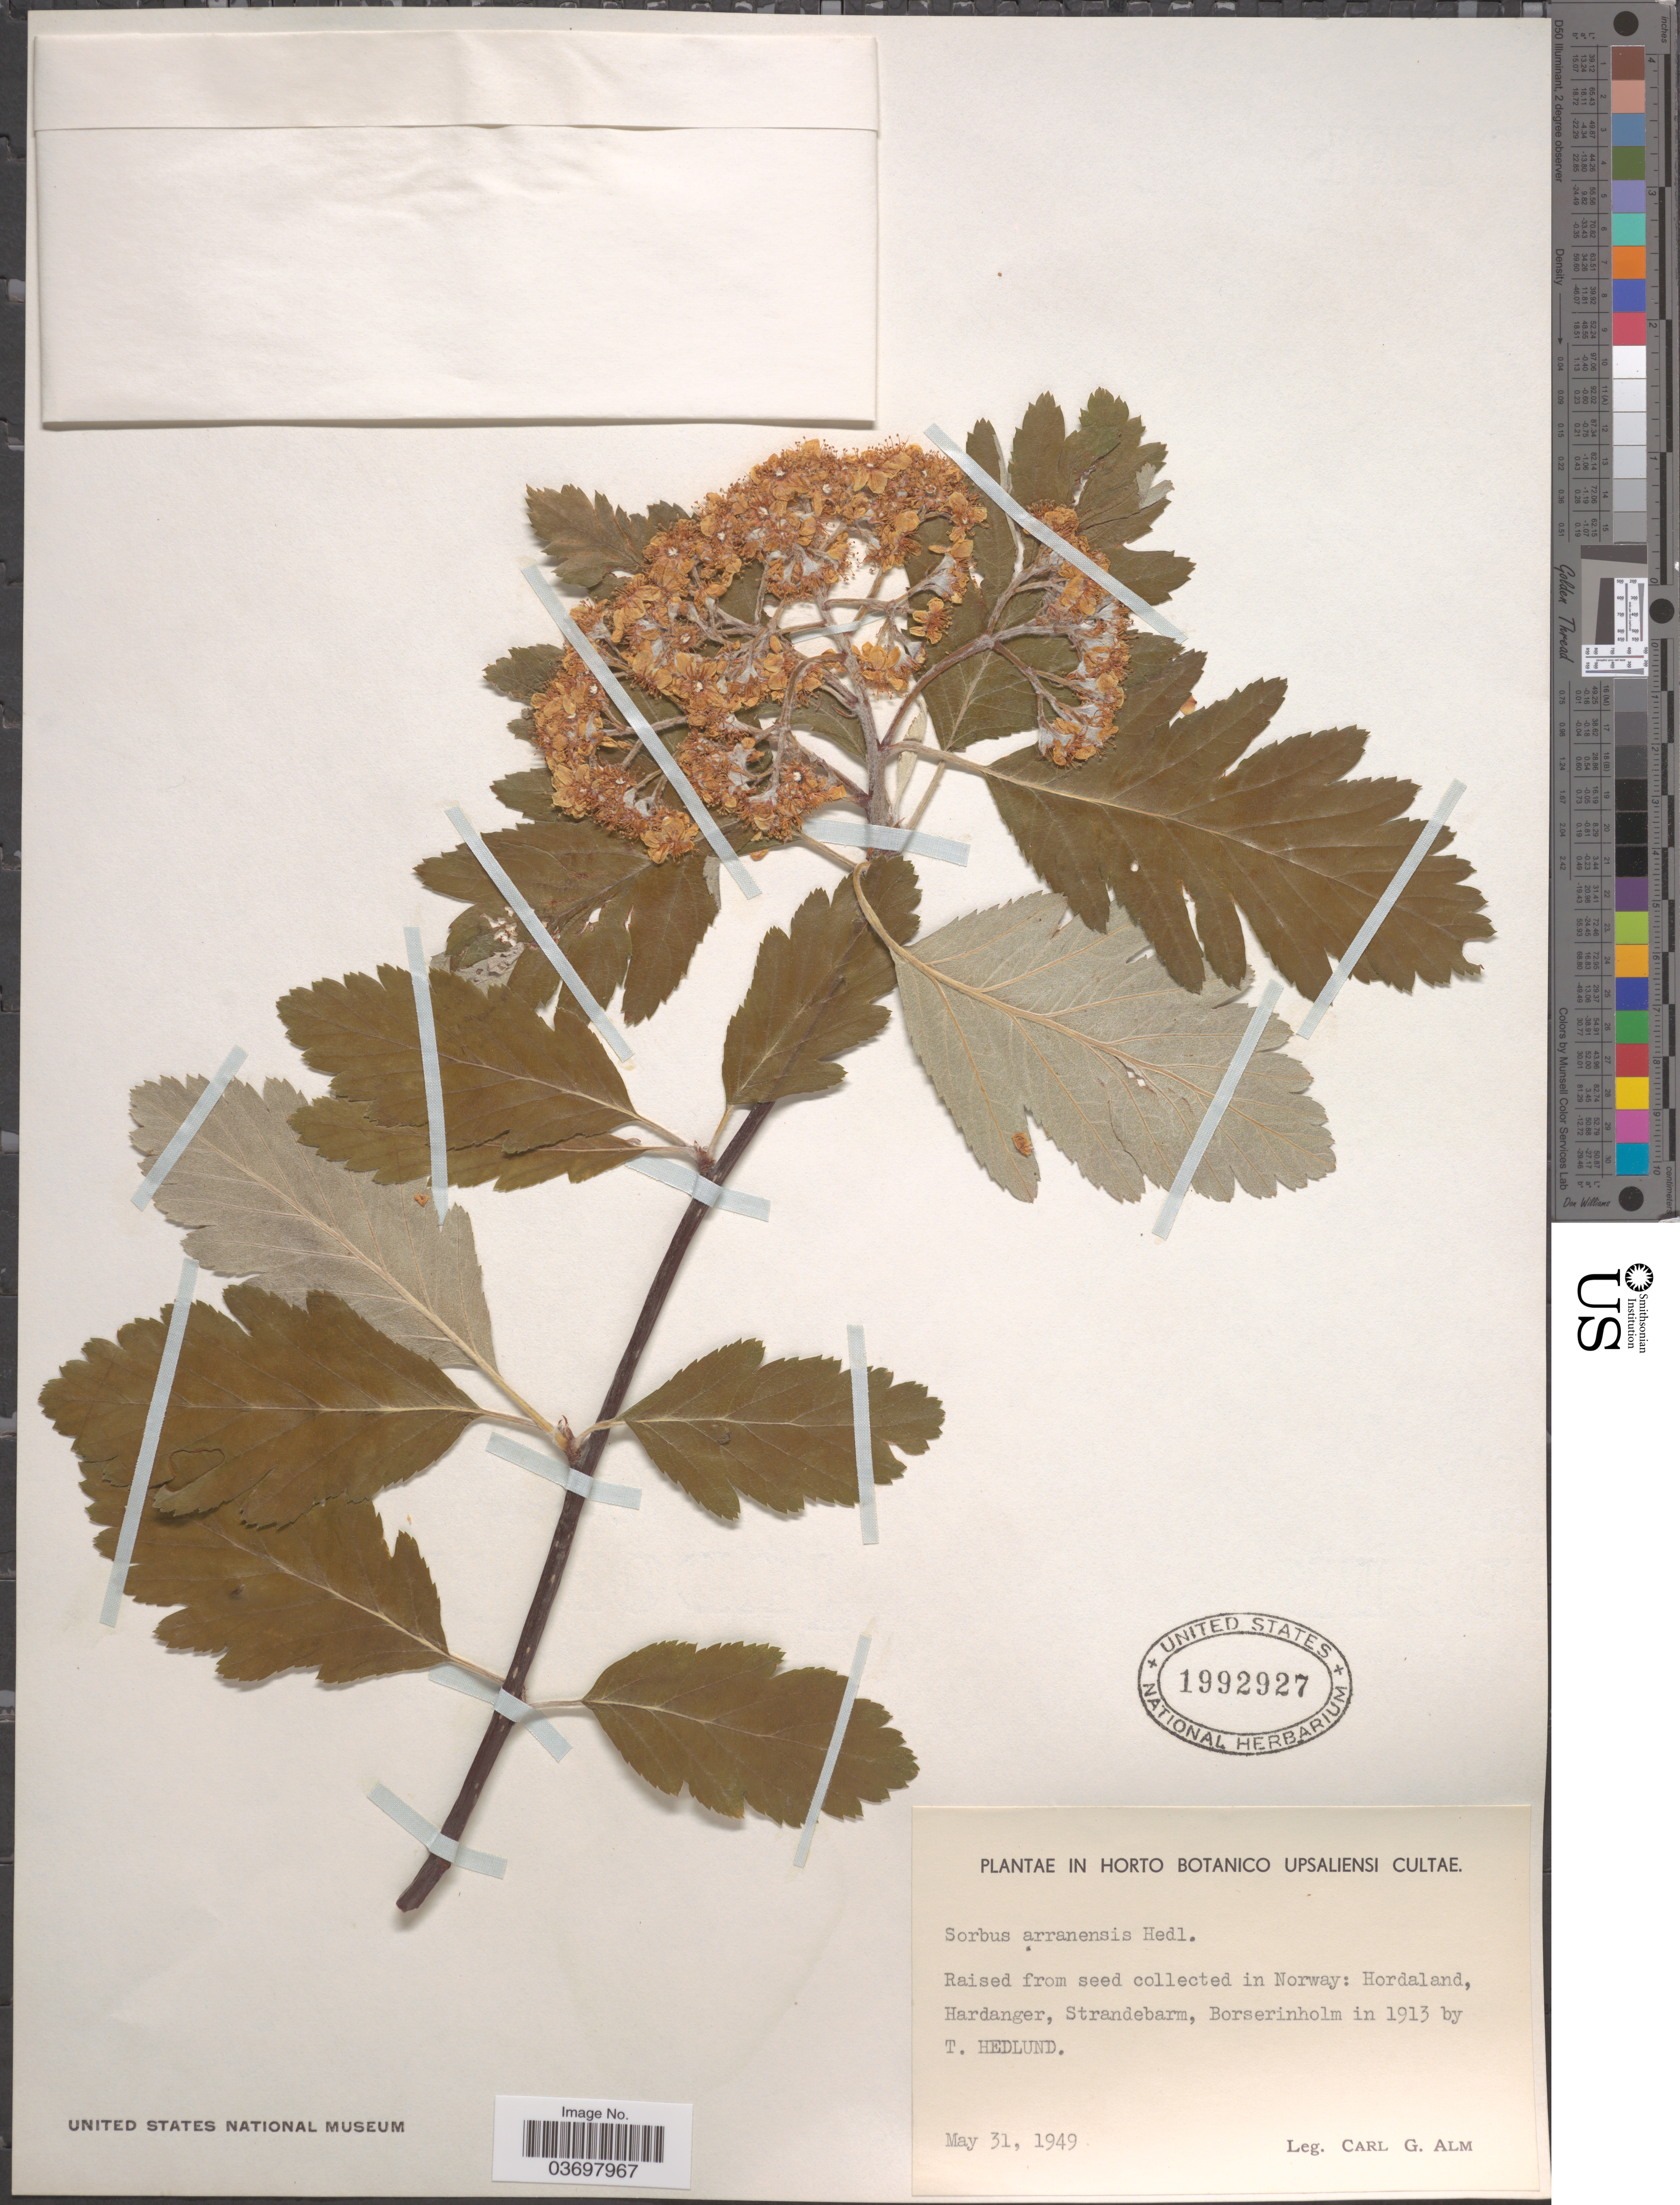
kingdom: Plantae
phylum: Tracheophyta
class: Magnoliopsida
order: Rosales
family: Rosaceae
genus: Sorbus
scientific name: Sorbus arranensis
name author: Hedl.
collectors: C. G. Alm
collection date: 1949-05-31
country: Sweden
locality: Horto Botanico Upsaliensi Cultae.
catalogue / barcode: US 1992927